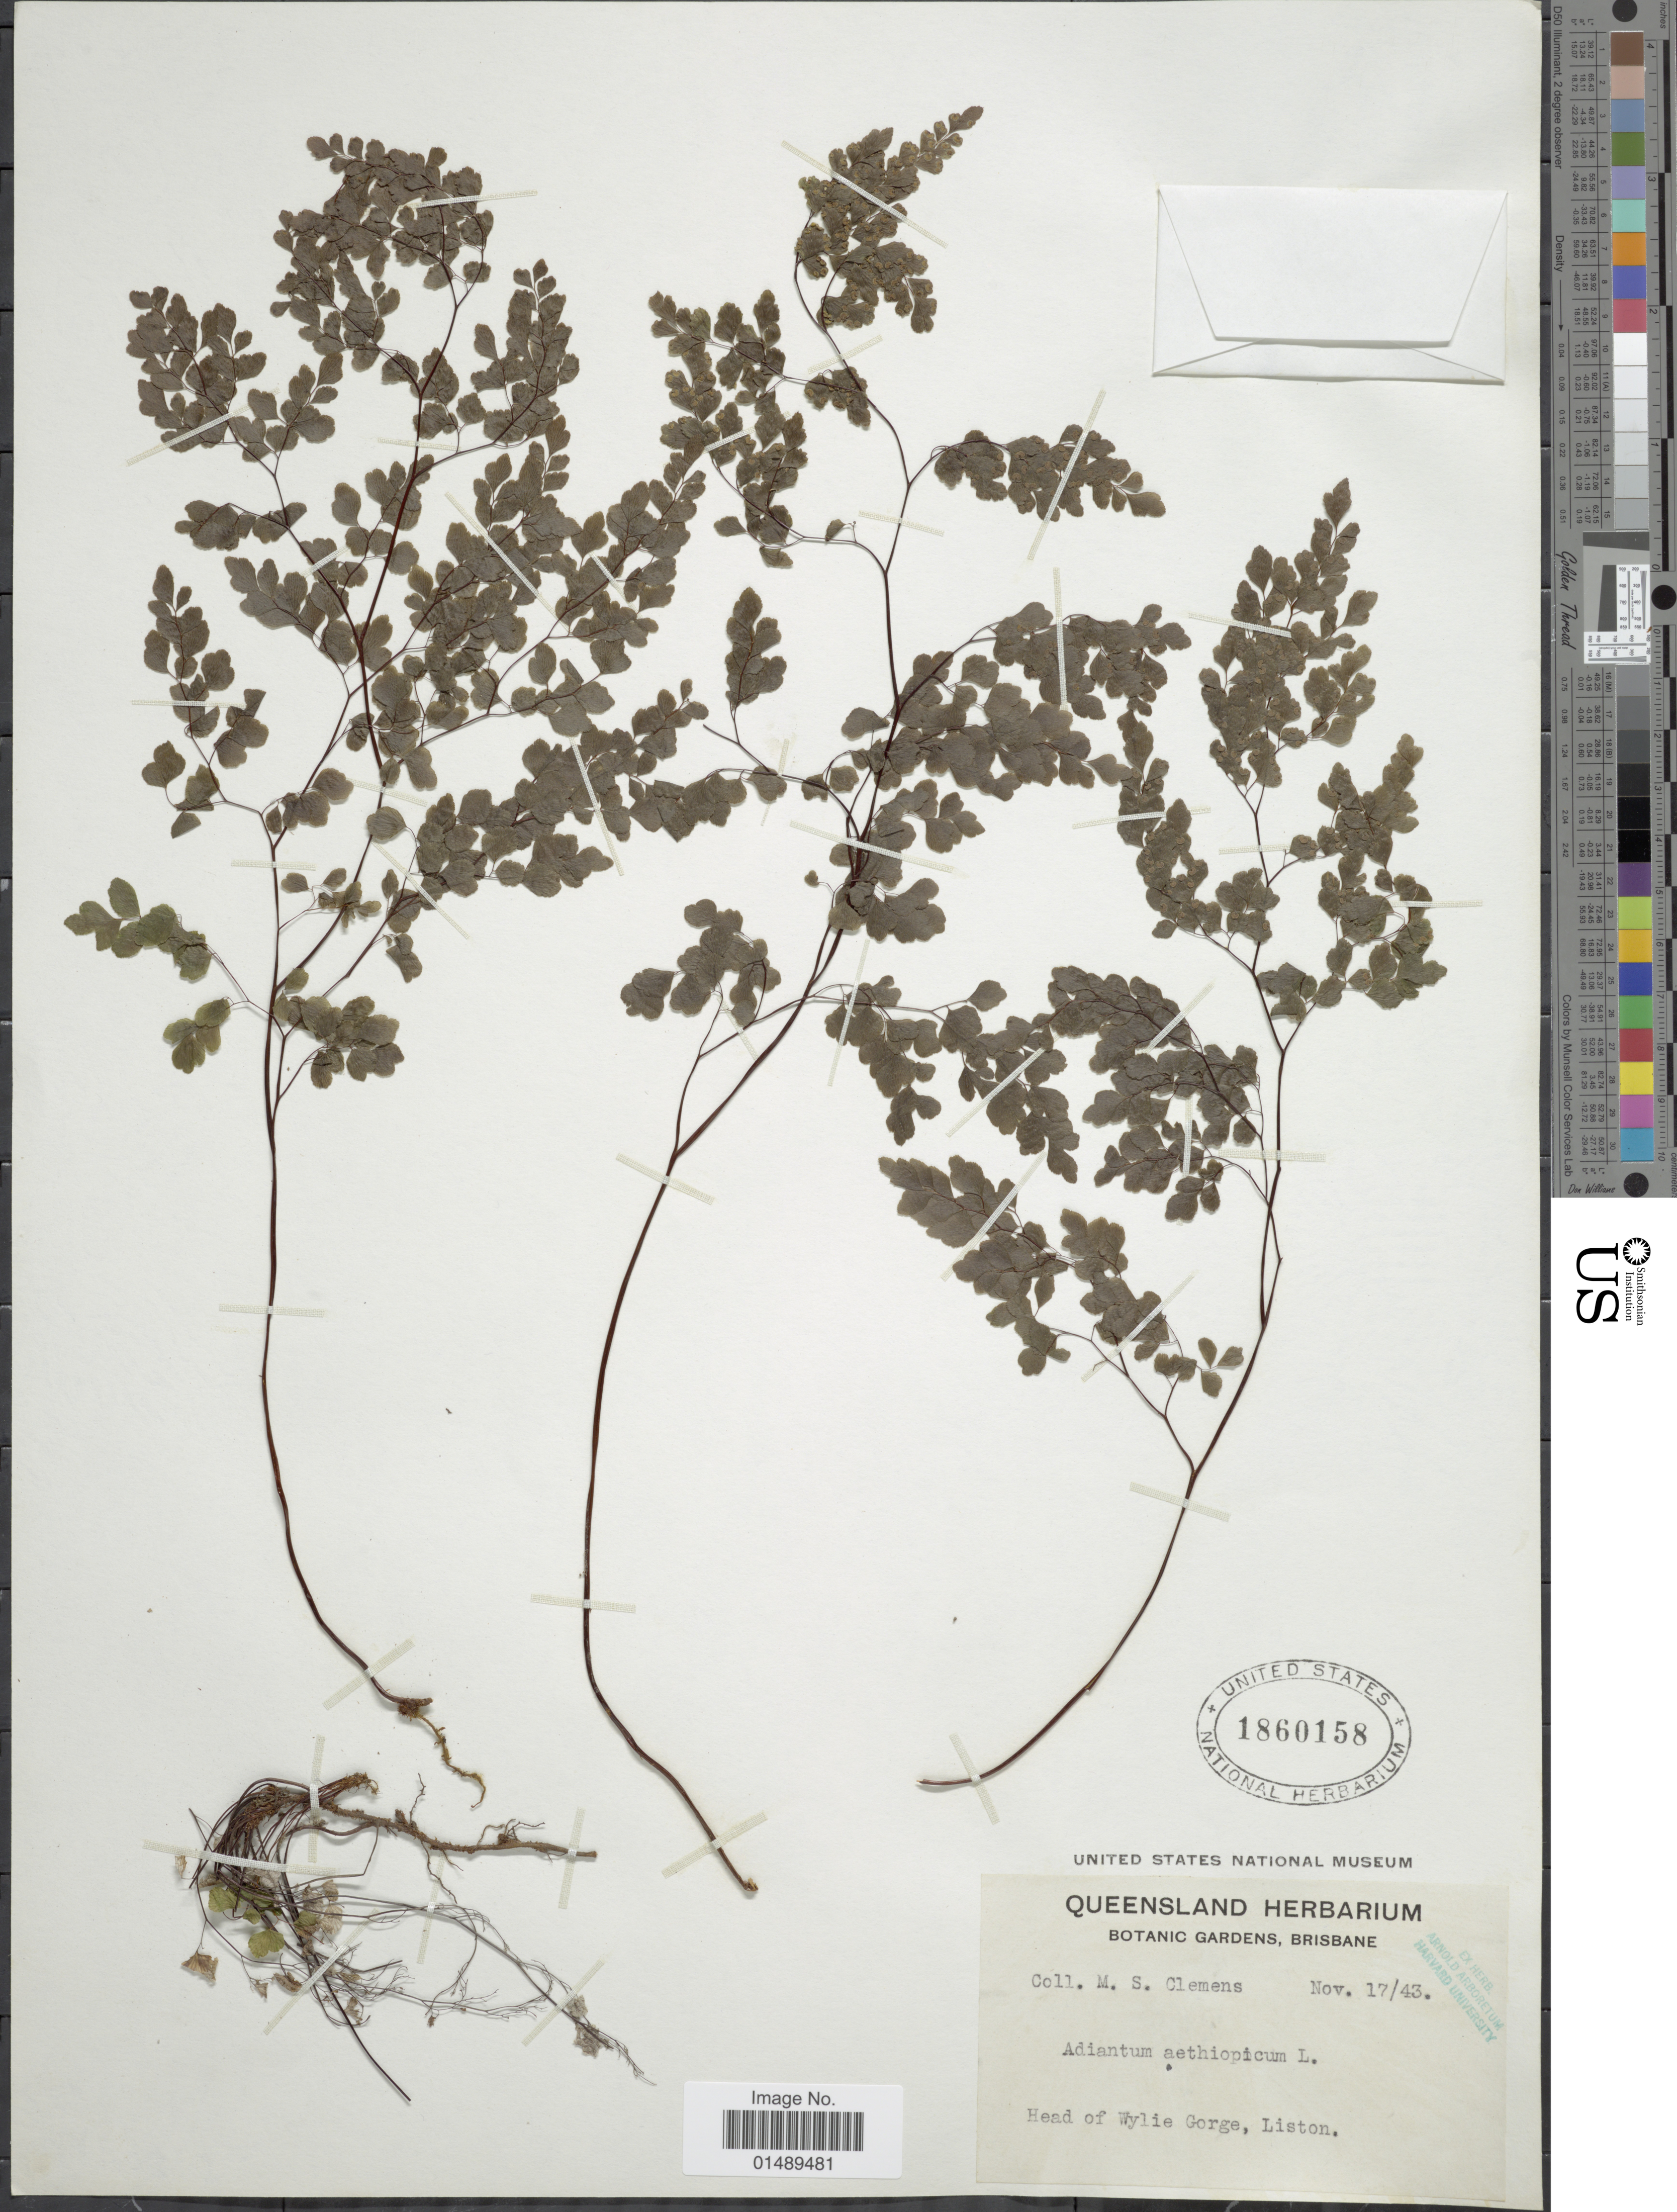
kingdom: Plantae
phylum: Tracheophyta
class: Polypodiopsida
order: Polypodiales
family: Pteridaceae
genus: Adiantum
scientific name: Adiantum aethiopicum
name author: L.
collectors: M. S. Clemens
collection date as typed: Transcribed d/m/y: 17/11/43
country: Australia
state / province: Queensland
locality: Head of Wylie Gorge, Liston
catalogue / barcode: US 1860158